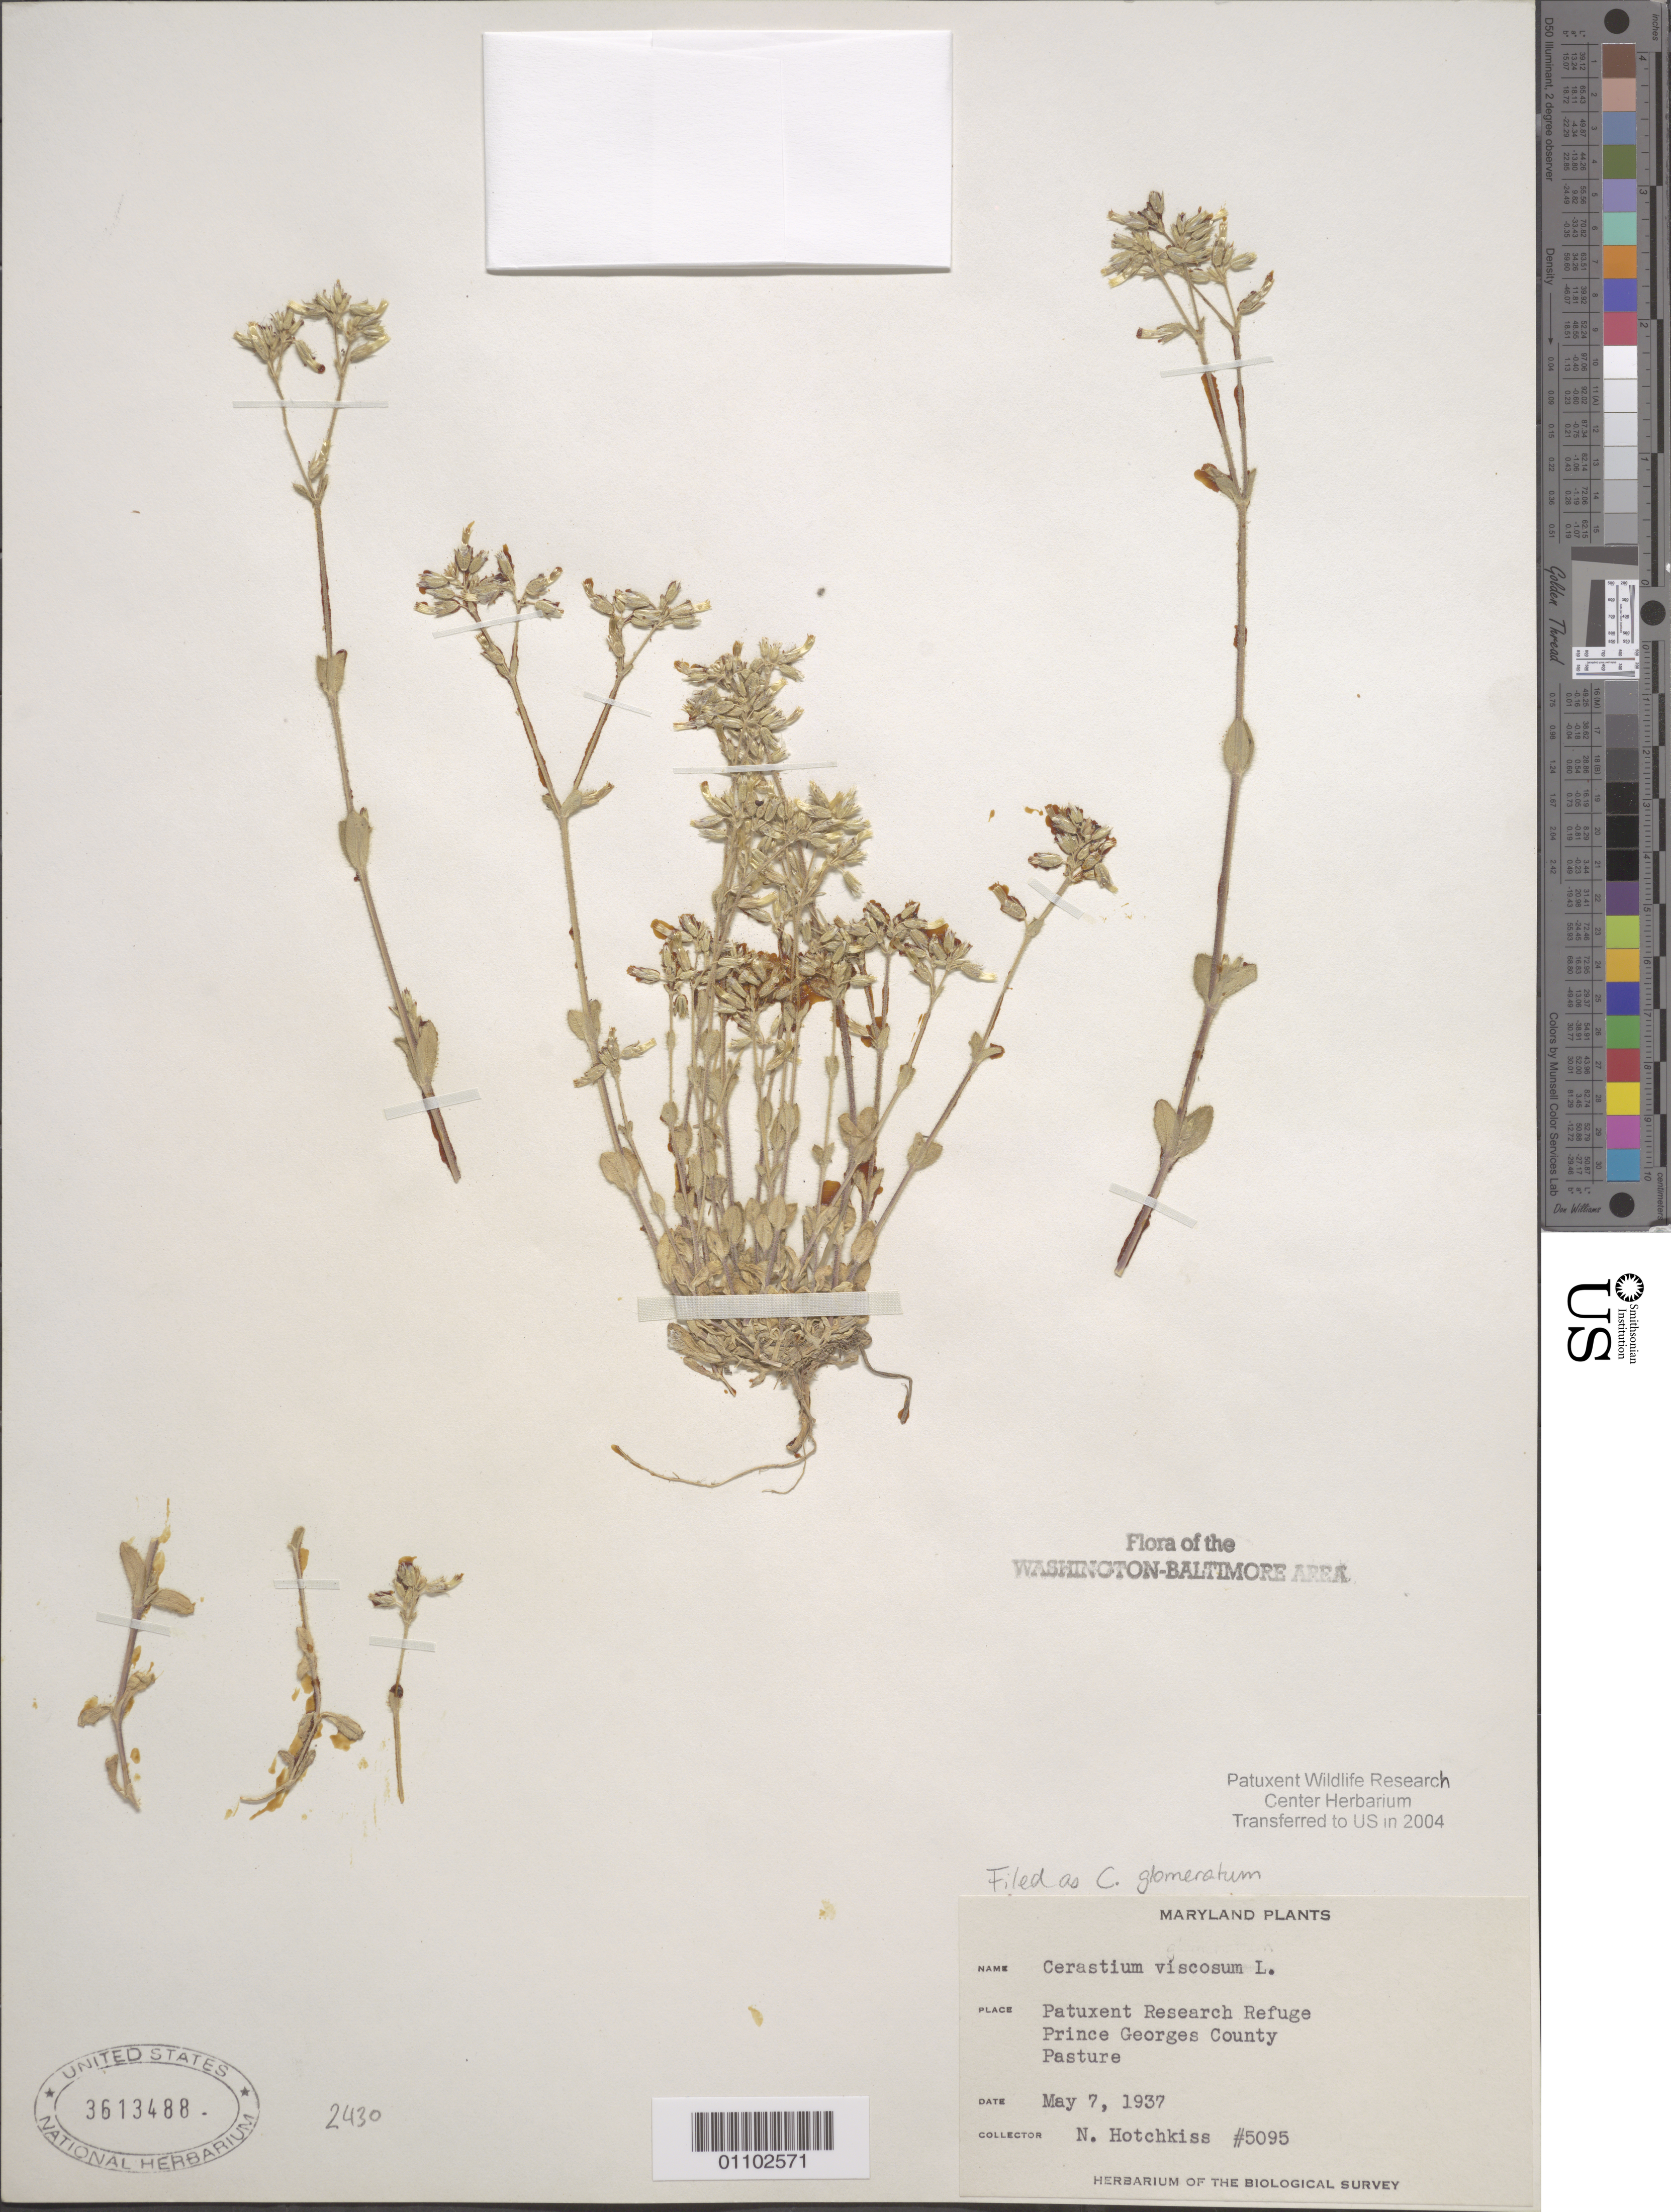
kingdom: Plantae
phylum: Tracheophyta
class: Magnoliopsida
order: Caryophyllales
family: Caryophyllaceae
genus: Cerastium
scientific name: Cerastium glomeratum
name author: Thuill.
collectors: N. Hotchkiss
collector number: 5095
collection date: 1937-05-07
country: United States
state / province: Maryland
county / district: Prince George's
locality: Patuxent Research Refuge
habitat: Pasture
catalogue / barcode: US 3613488